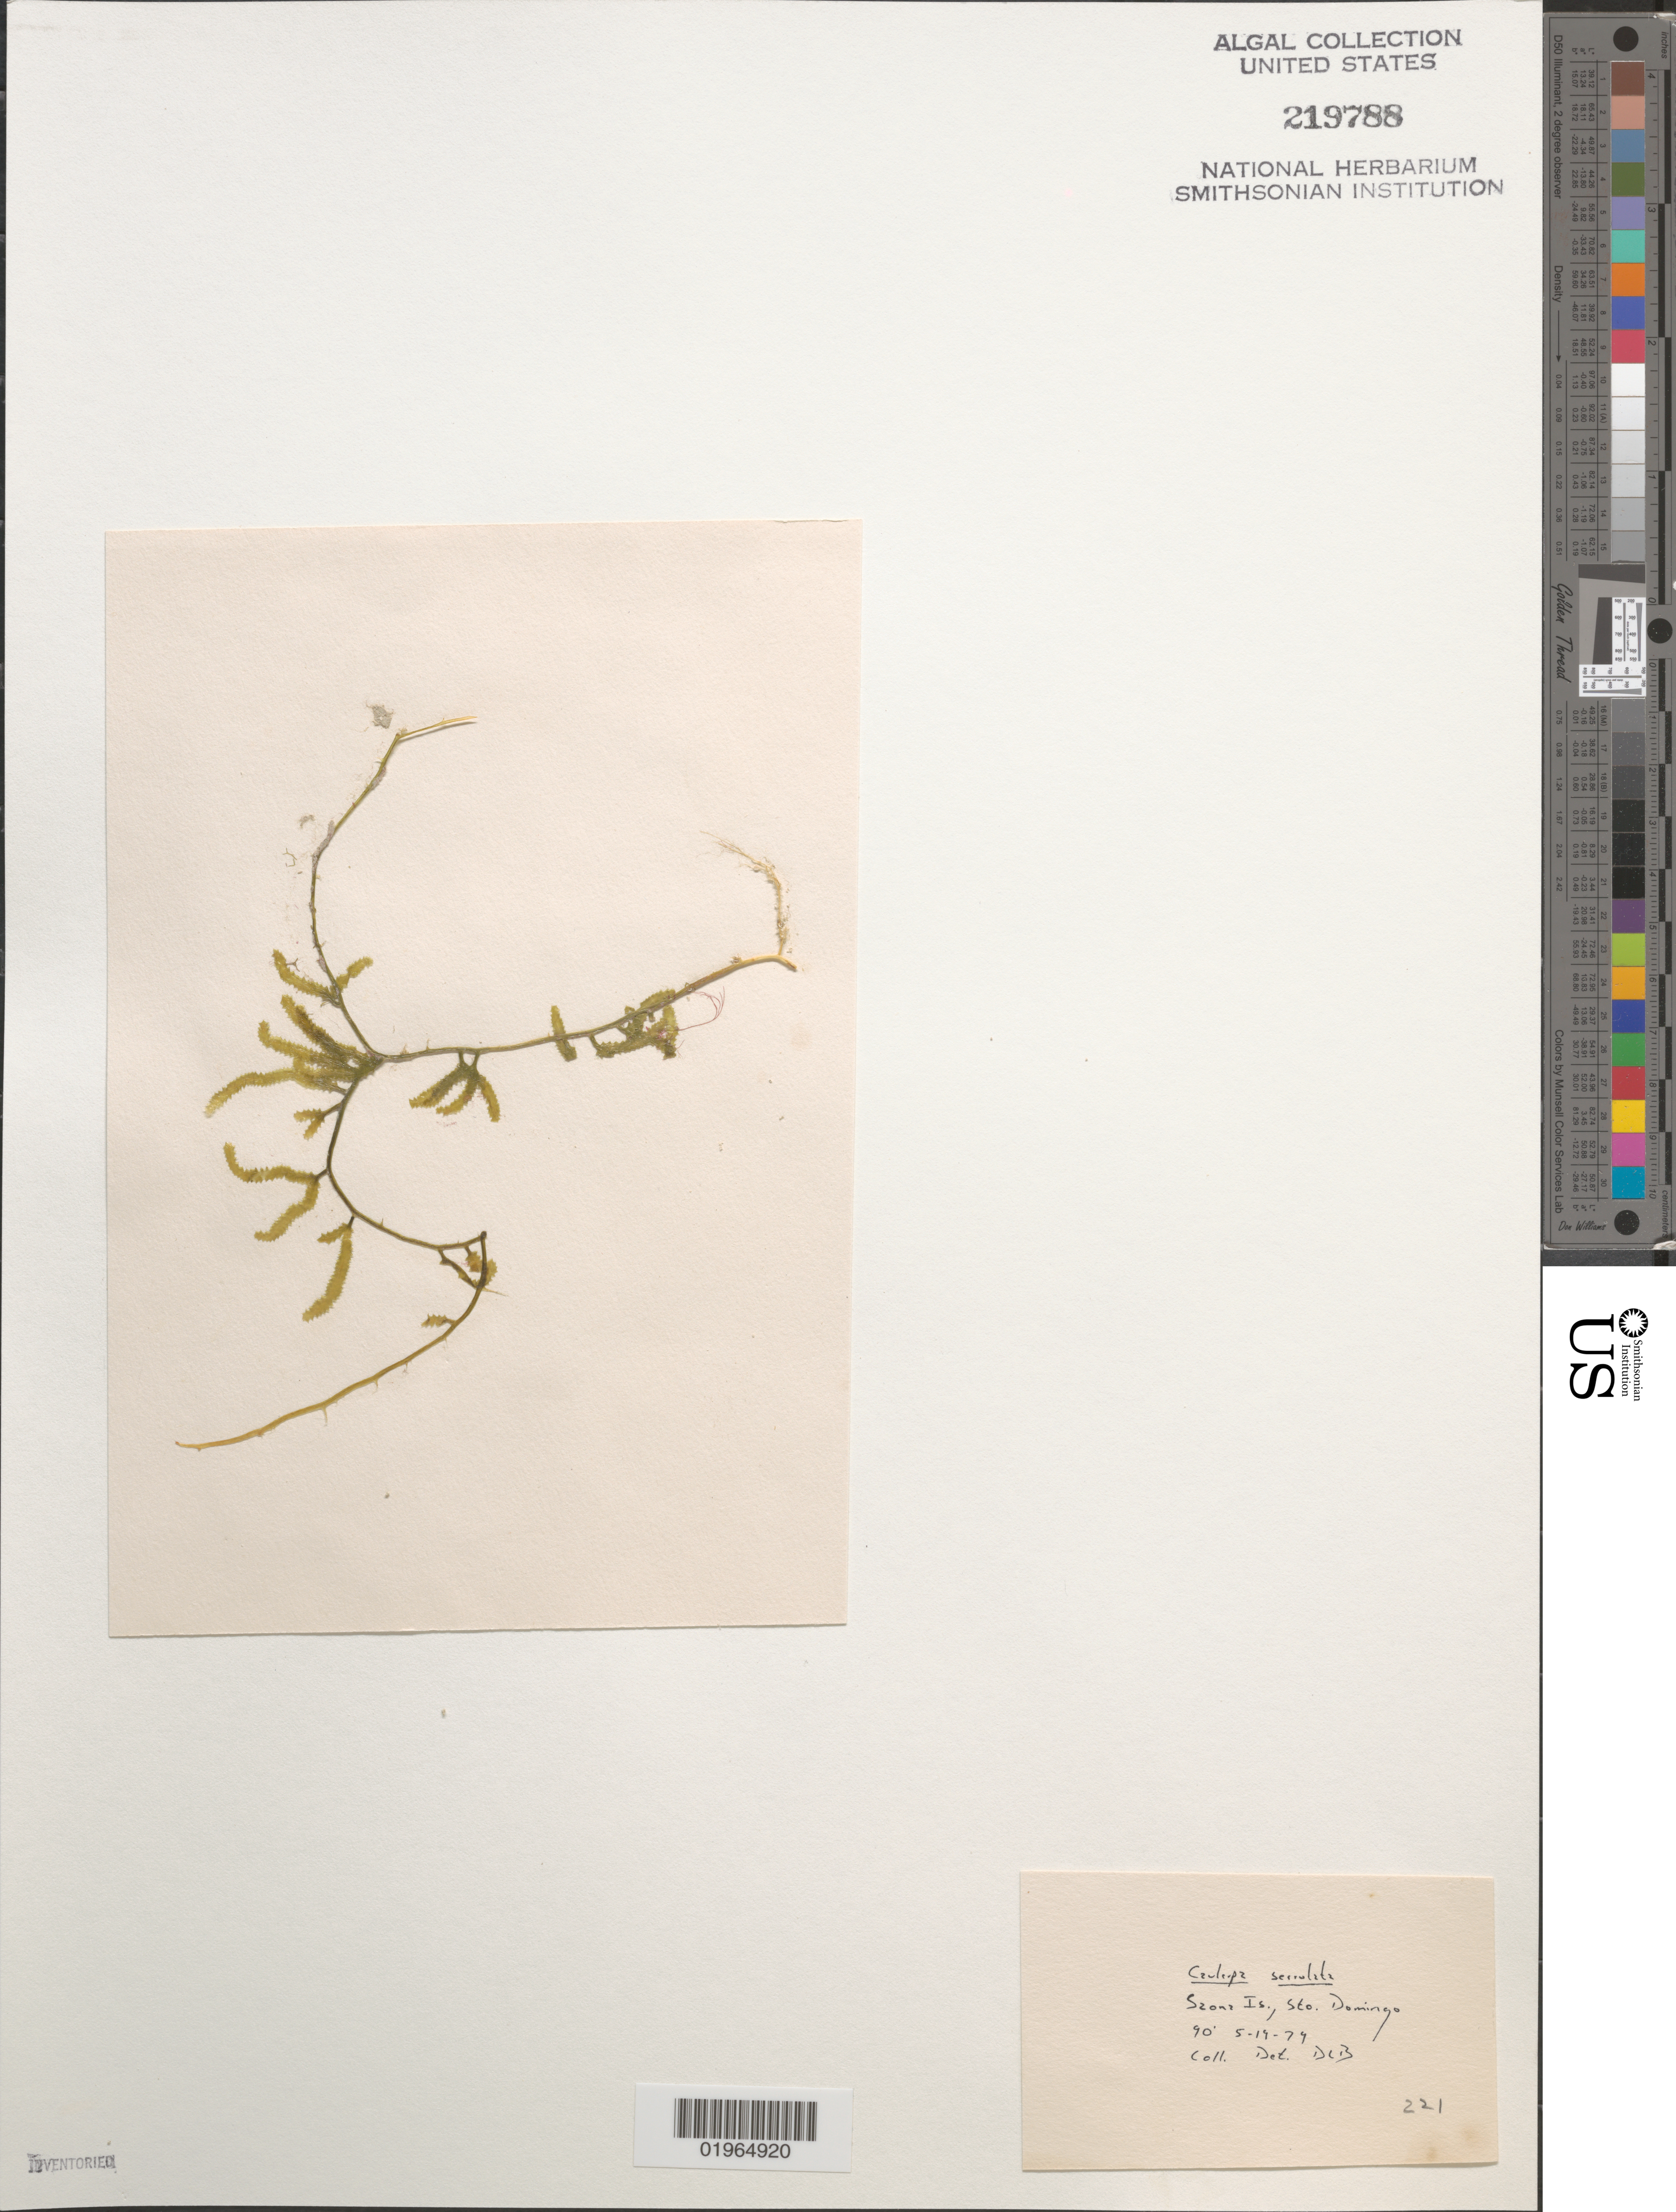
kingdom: Plantae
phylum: Chlorophyta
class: Ulvophyceae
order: Bryopsidales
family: Caulerpaceae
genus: Caulerpa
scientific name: Caulerpa serrulata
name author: (Forssk.) J. Agardh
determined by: Ballantine, D. L.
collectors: D.L. Ballantine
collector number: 221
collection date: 1979-05-19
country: Dominican Republic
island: Saona Island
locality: Santo Domingo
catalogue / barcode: US 219788